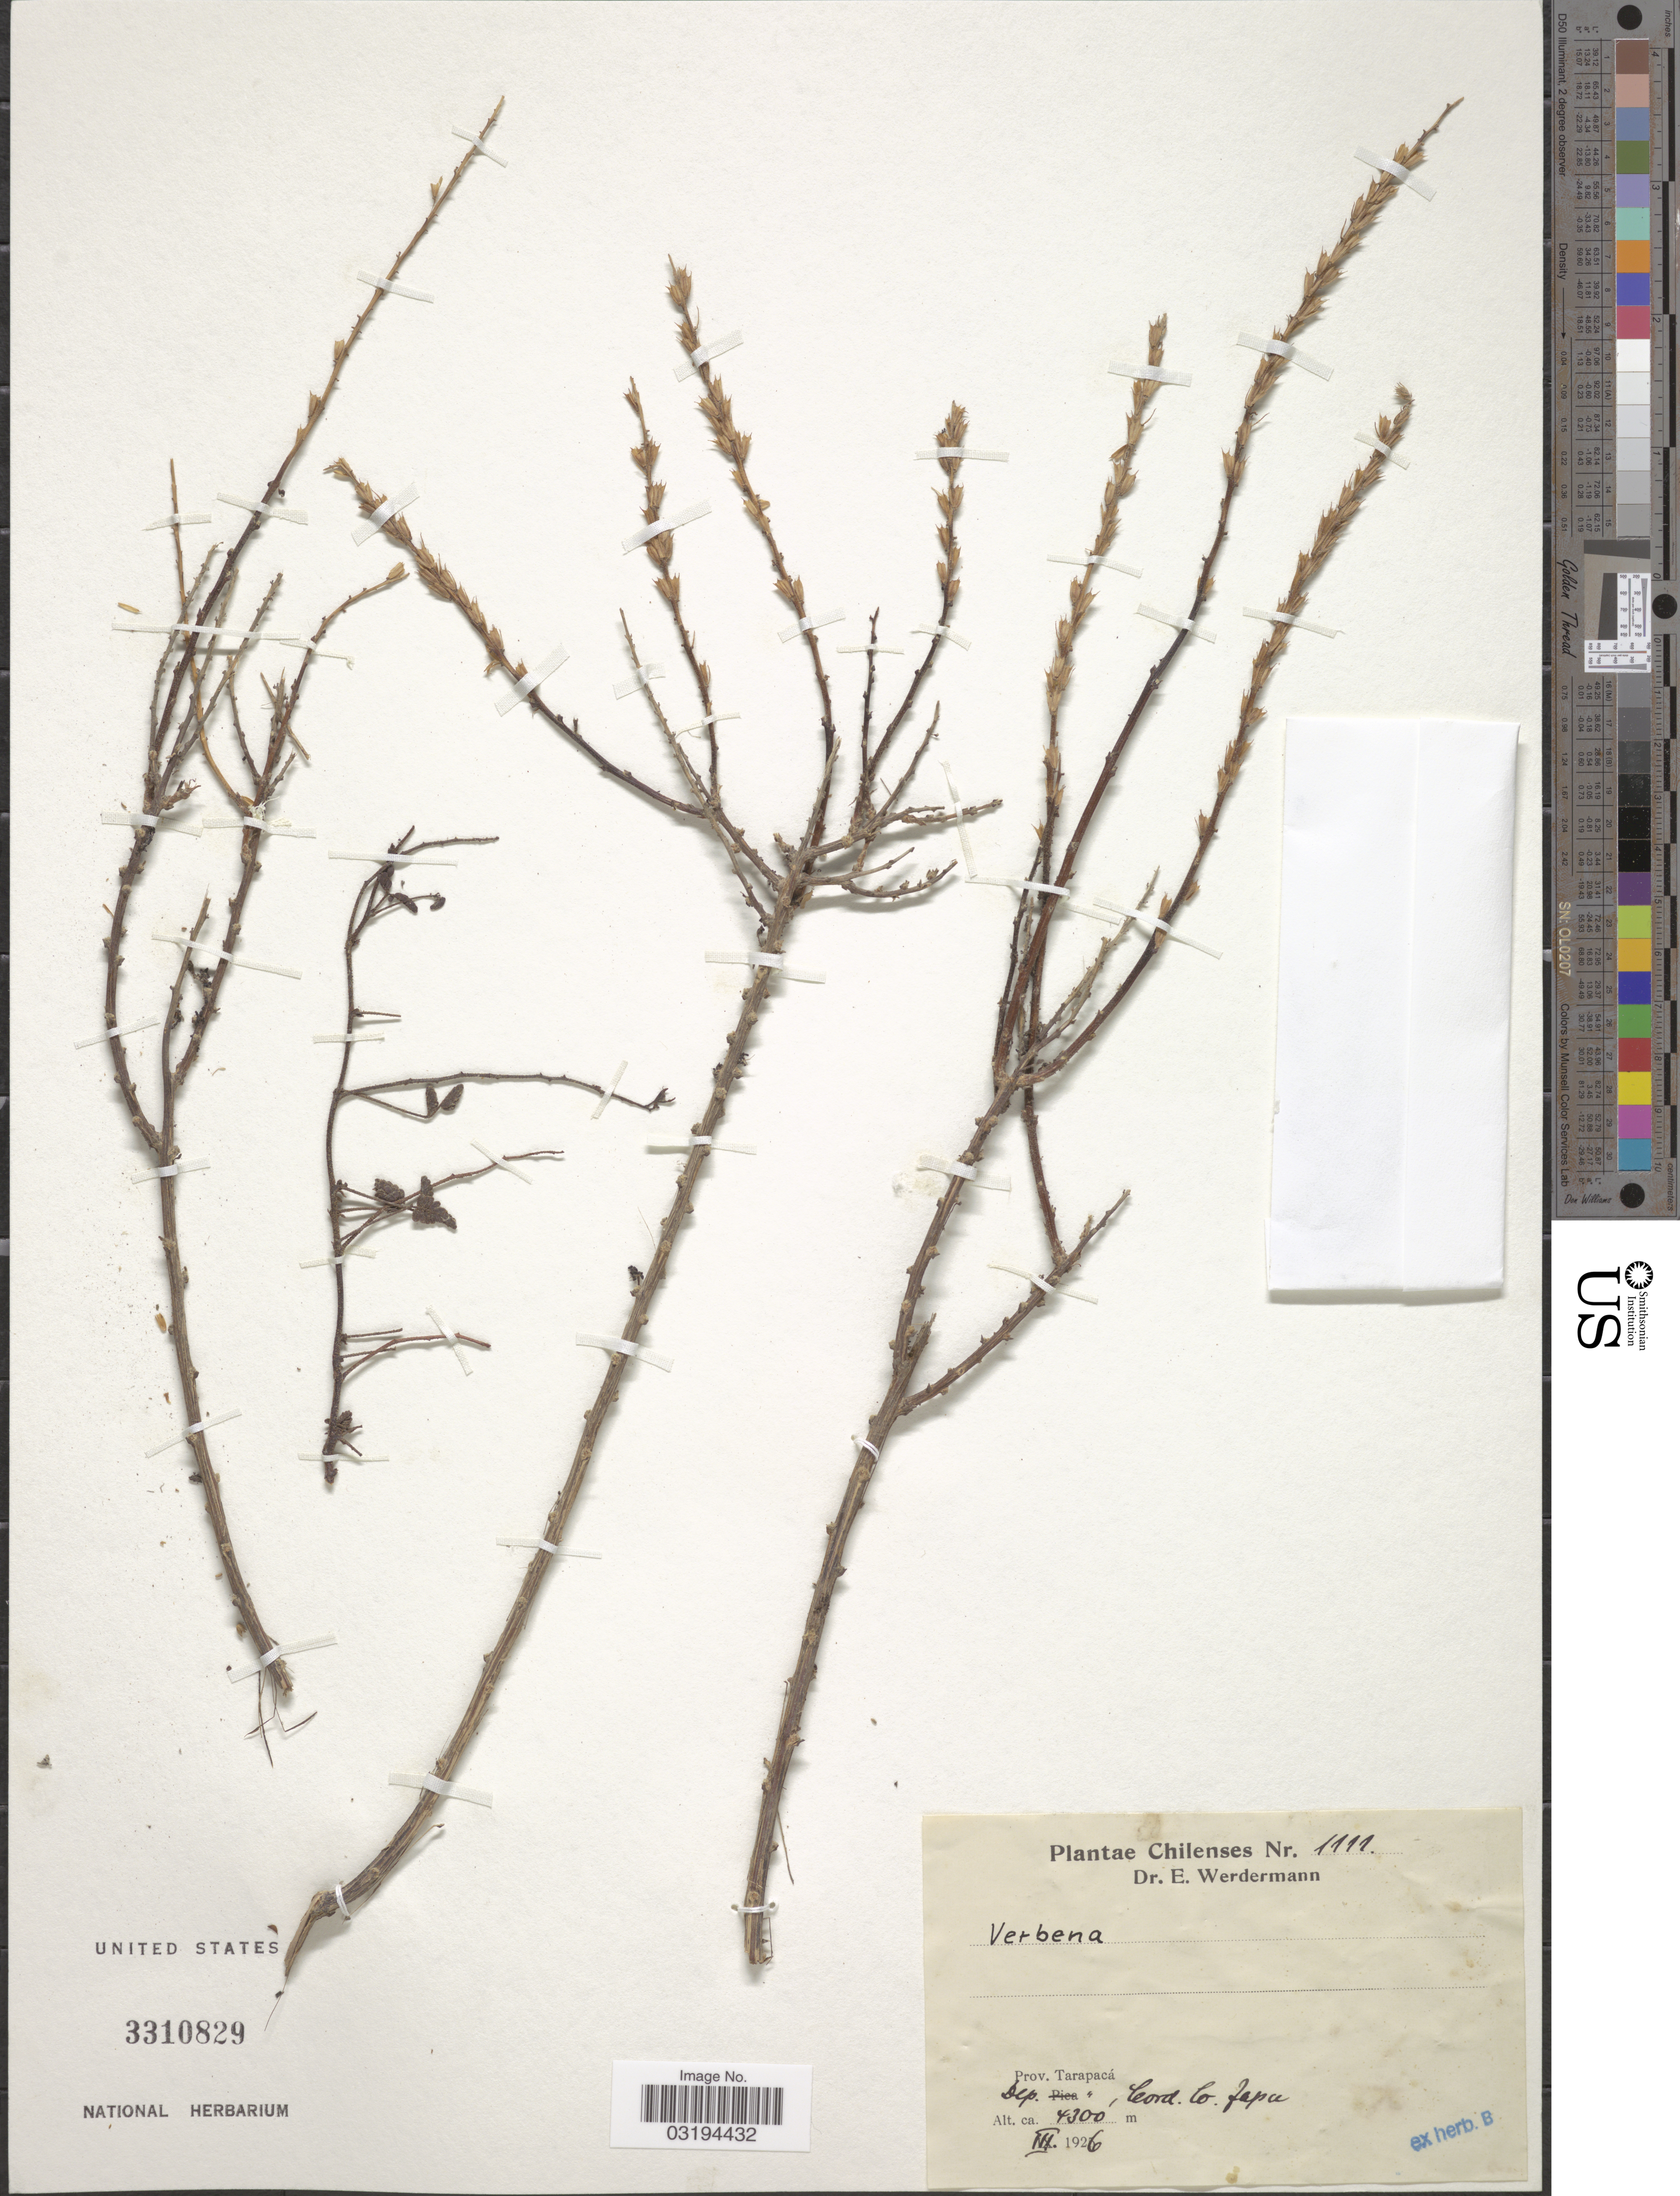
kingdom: Plantae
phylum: Tracheophyta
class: Magnoliopsida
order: Lamiales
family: Verbenaceae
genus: Verbena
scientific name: Verbena sp.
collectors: E. Werdermann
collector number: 1111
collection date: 1926-03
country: Chile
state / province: Tarapacá (I)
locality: Dep. Tarapacá Cord. Co. Japu.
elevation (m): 1311